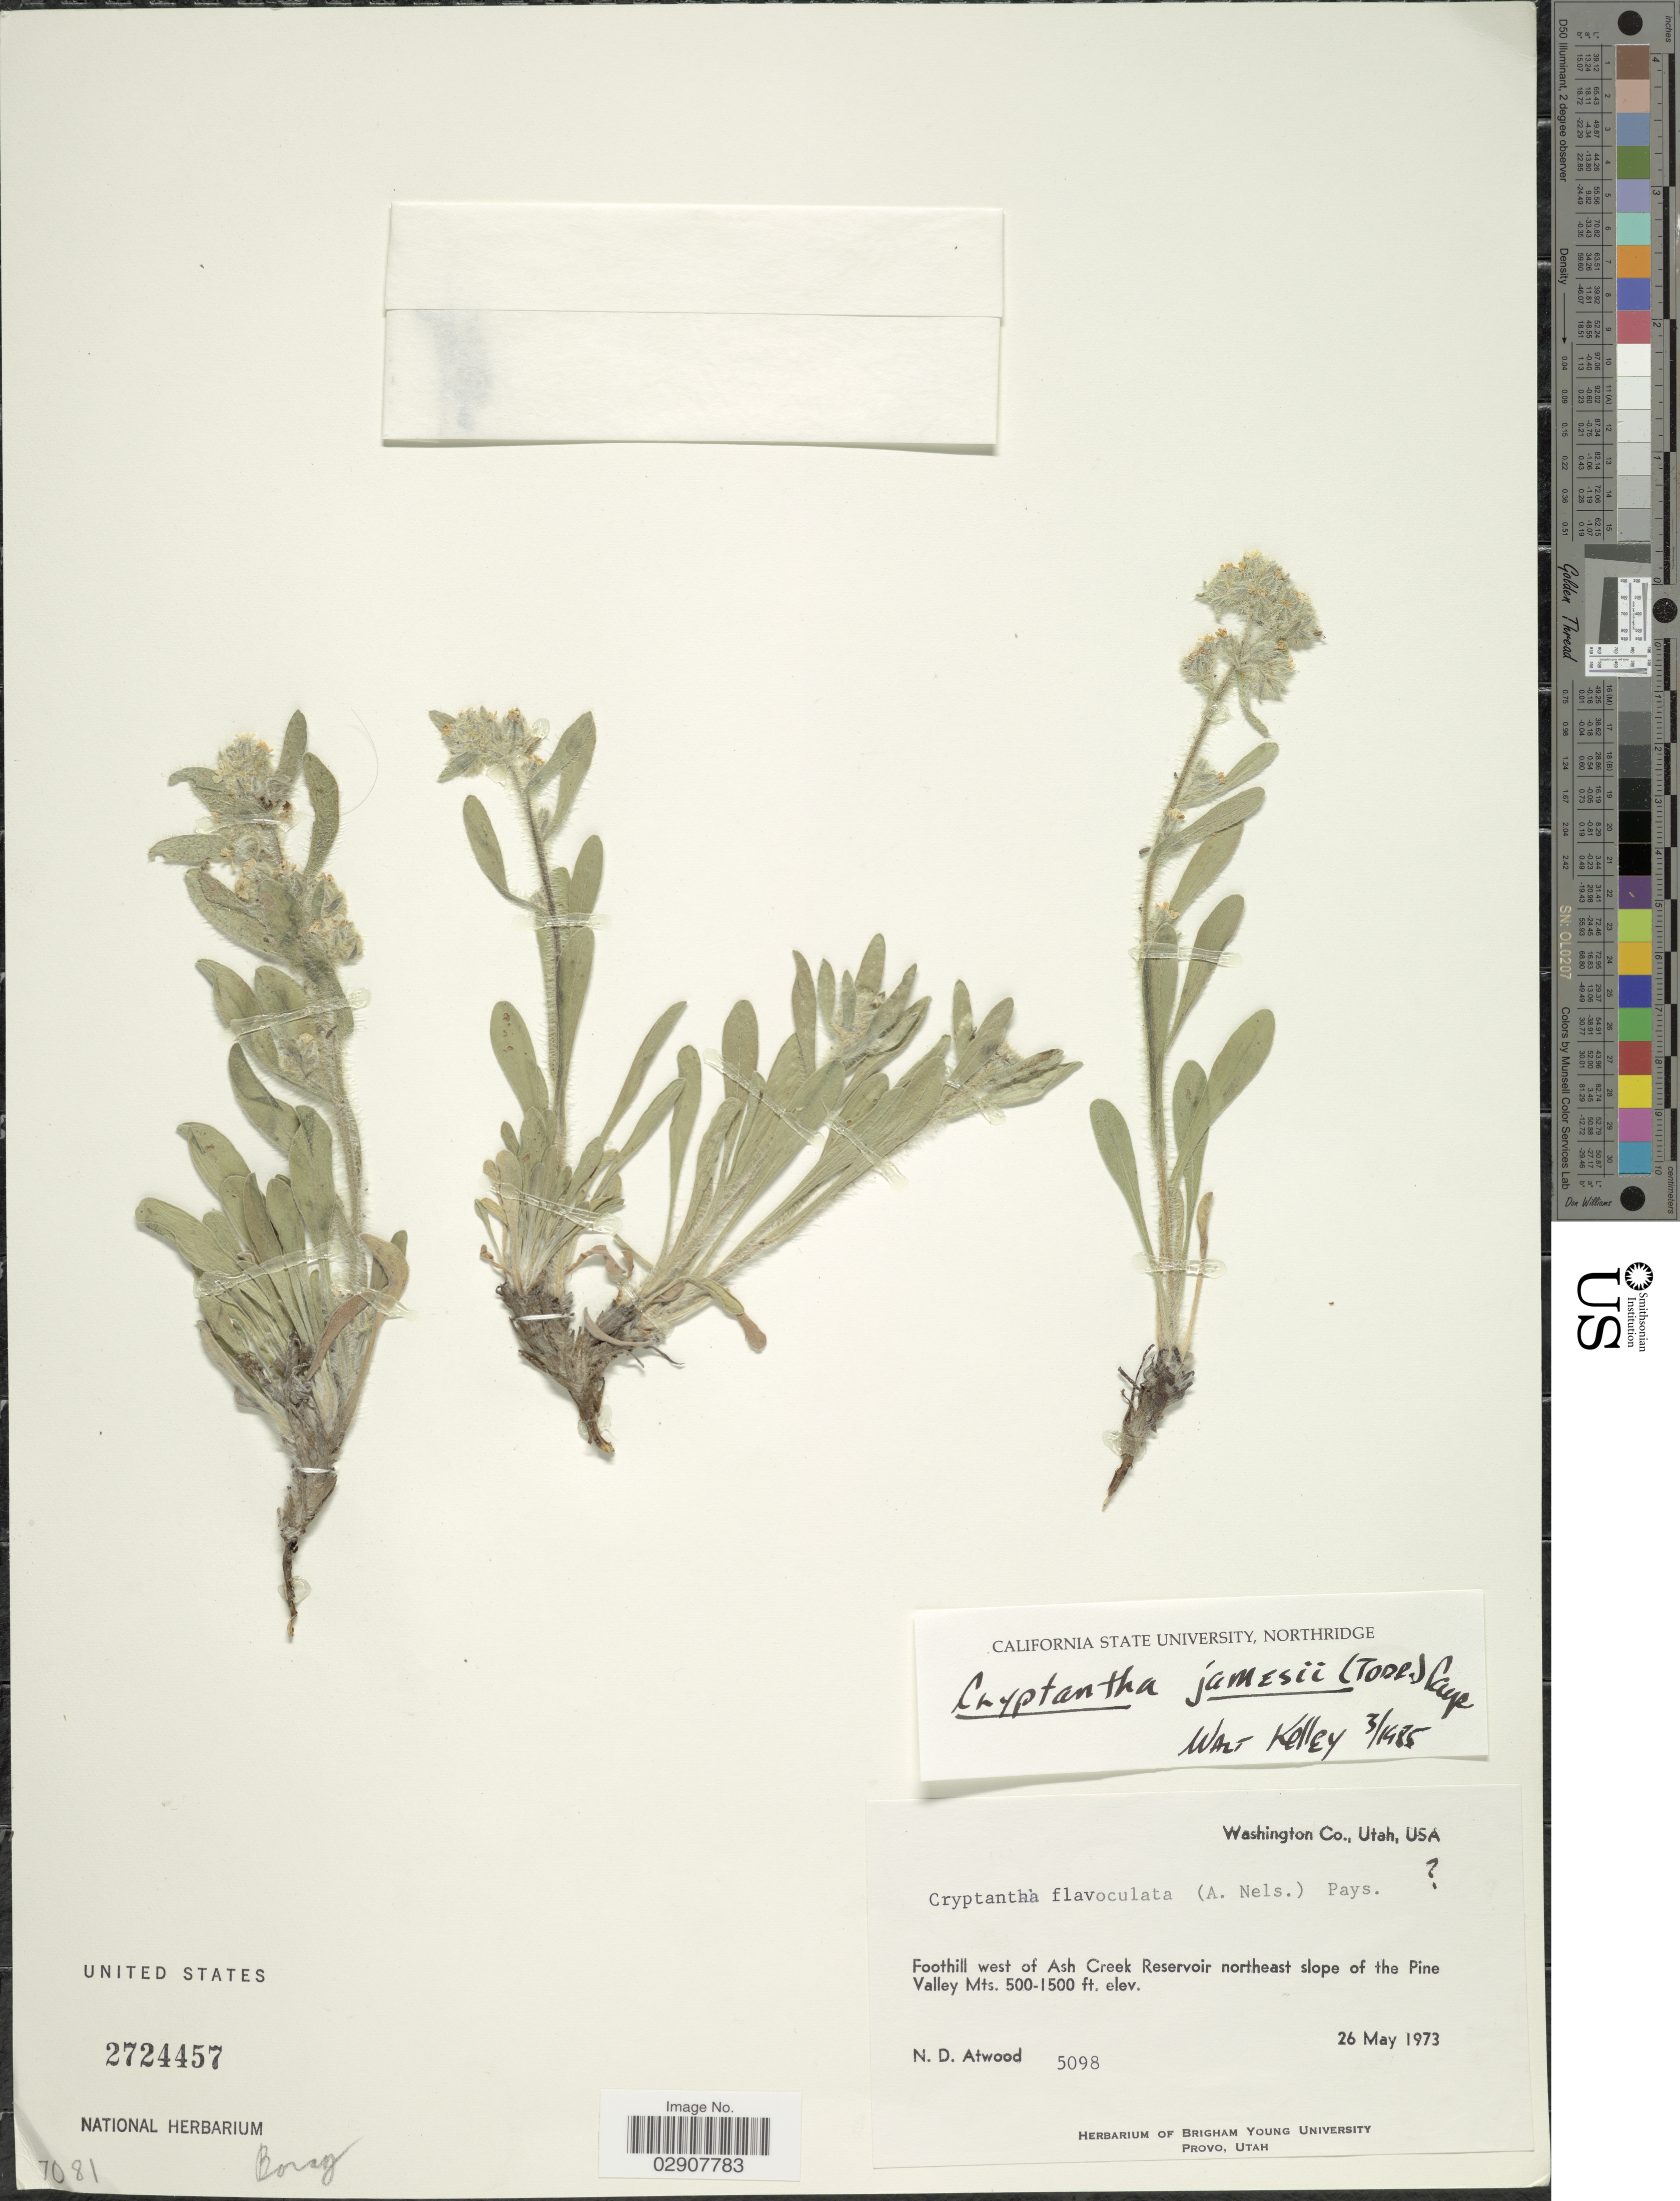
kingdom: Plantae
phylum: Tracheophyta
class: Magnoliopsida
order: Boraginales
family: Boraginaceae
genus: Cryptantha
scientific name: Cryptantha jamesii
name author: (Torr.) Payson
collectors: N. Atwood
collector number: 5098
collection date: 1973-05-26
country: United States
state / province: Utah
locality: Foothill west of Ash Creek Reservoir northeast slope of the Pine Valley Mts. Washington Co., Utah, USA.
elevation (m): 152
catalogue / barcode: US 2724457